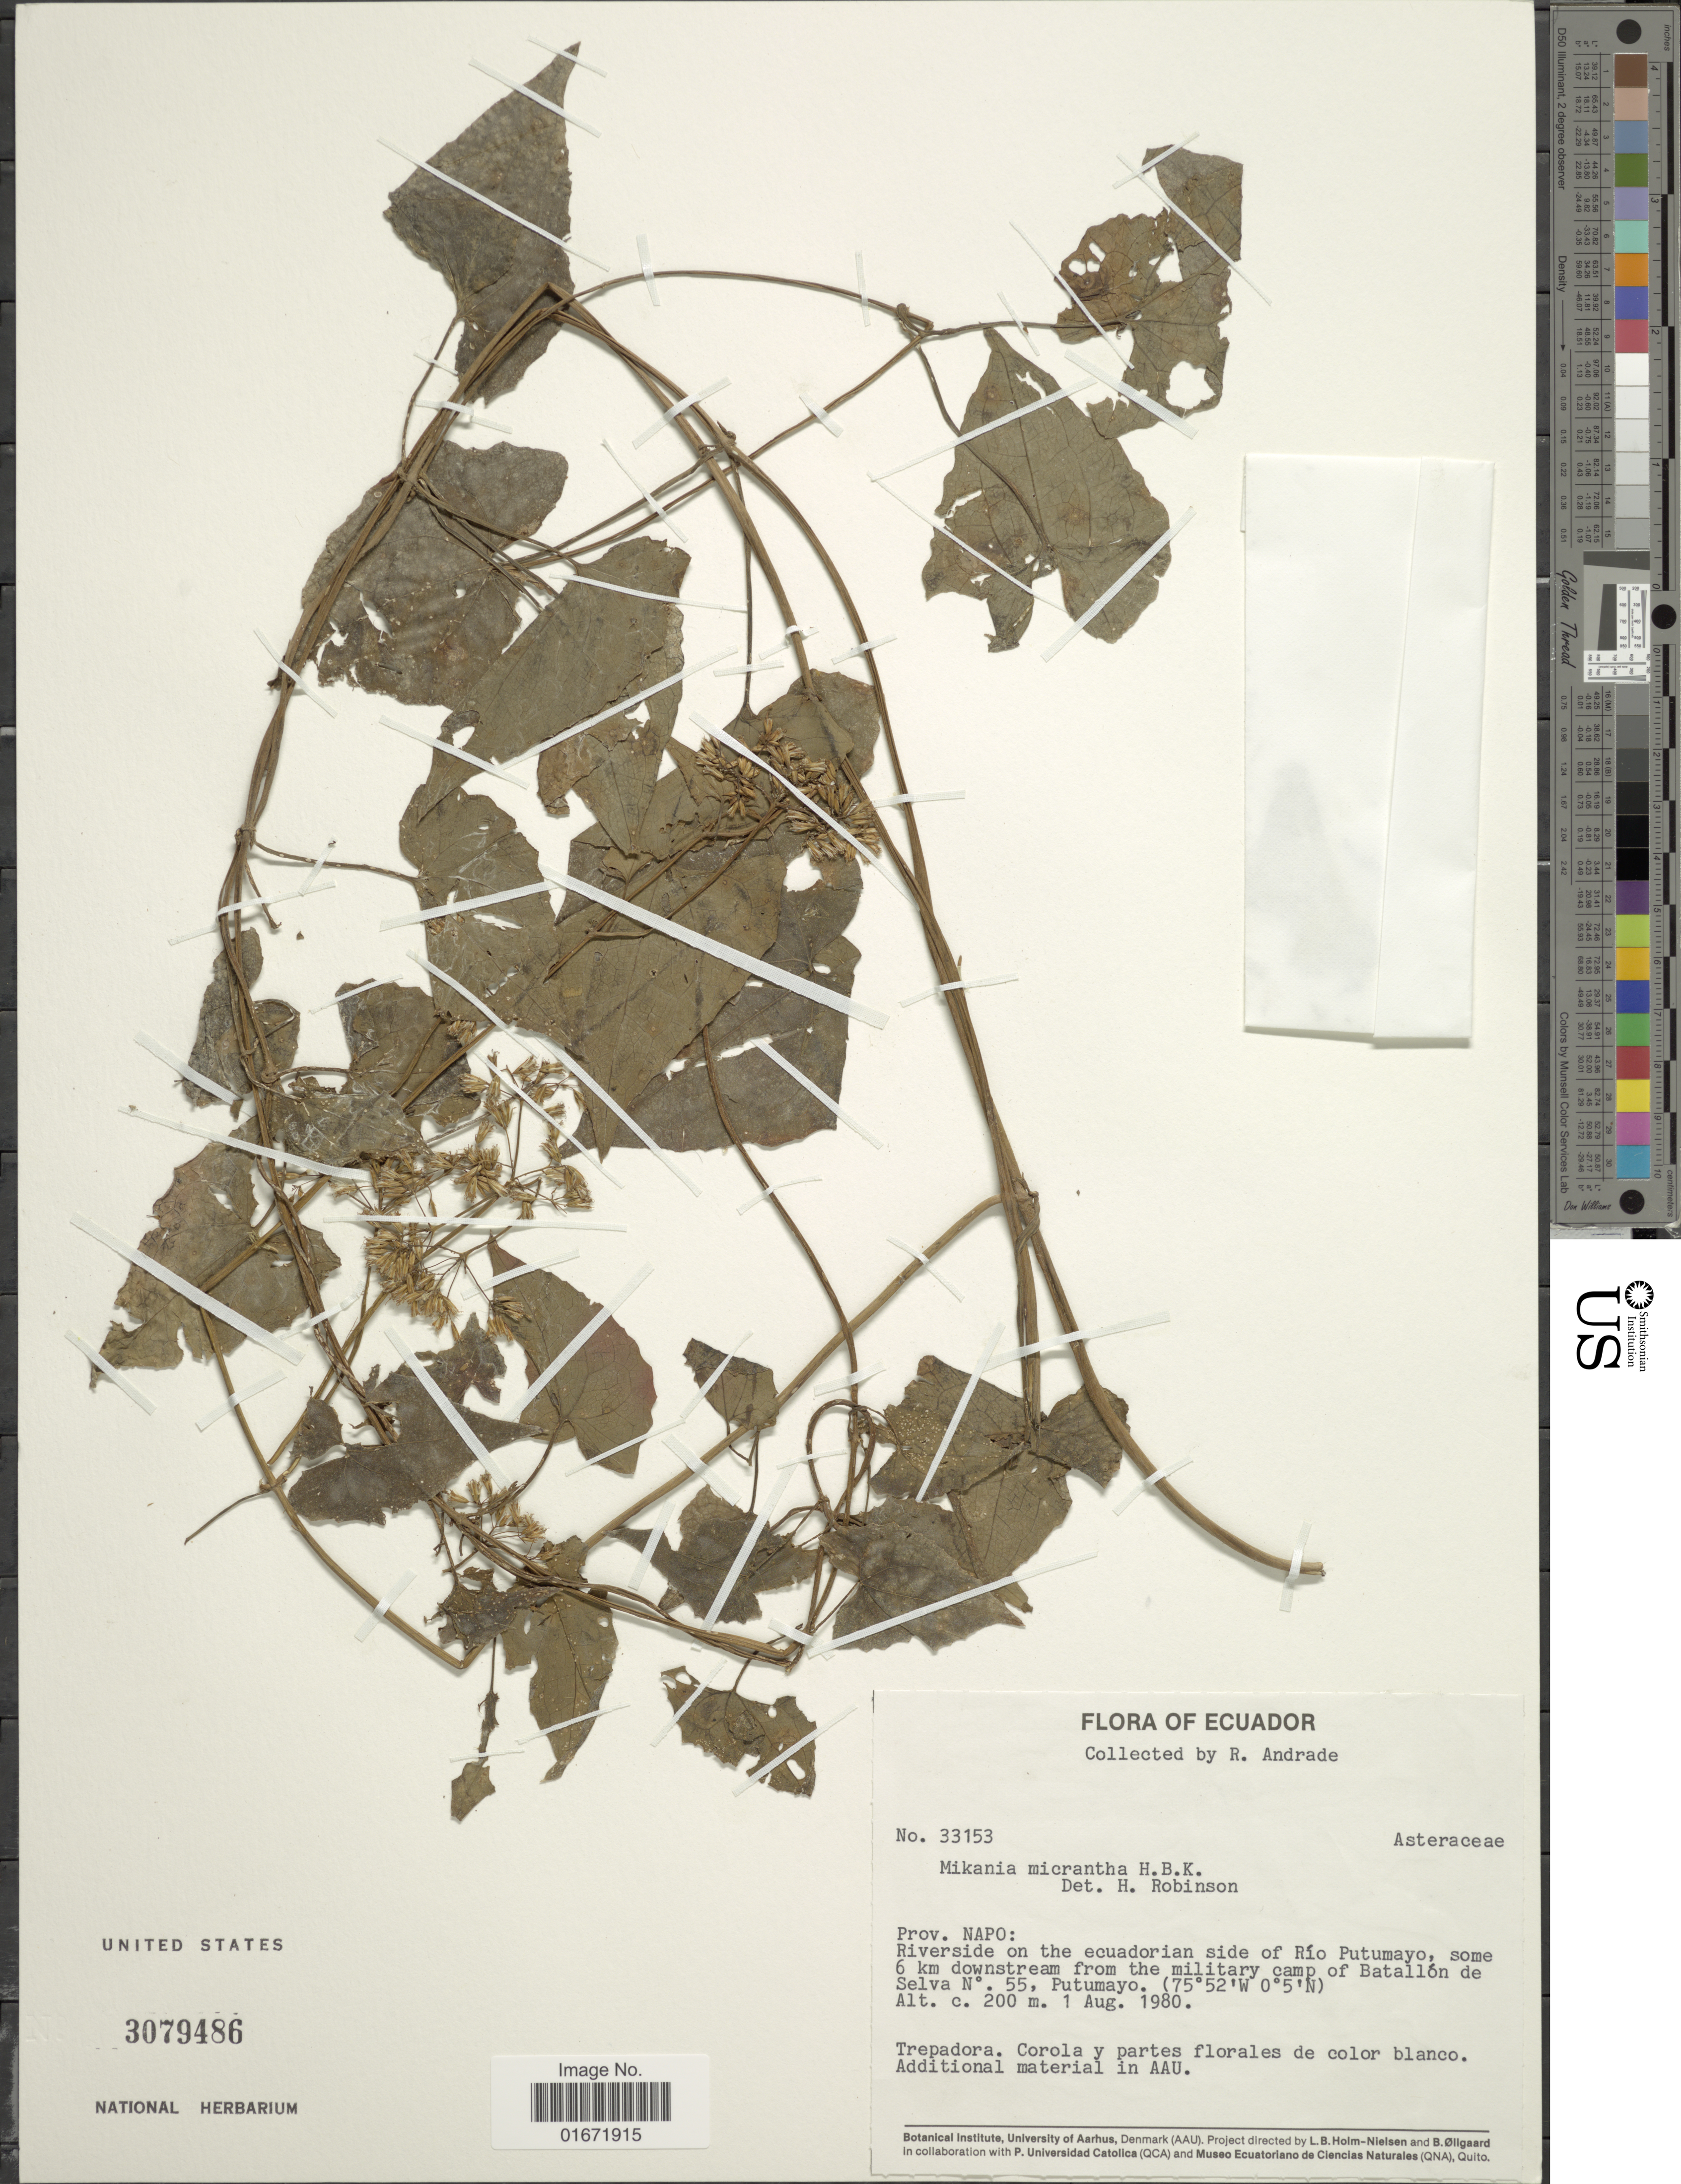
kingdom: Plantae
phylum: Tracheophyta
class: Magnoliopsida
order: Asterales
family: Asteraceae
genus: Mikania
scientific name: Mikania micrantha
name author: Kunth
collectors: R. Andrade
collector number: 33153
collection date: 1980-08-01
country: Ecuador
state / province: Napo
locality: Prov. Napo: Riverside ont he ecuadorian side of Río Putumayo, some 6 km downstream from the military camp of Batallón de Selva, Putumayo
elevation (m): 200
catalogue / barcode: US 3079486